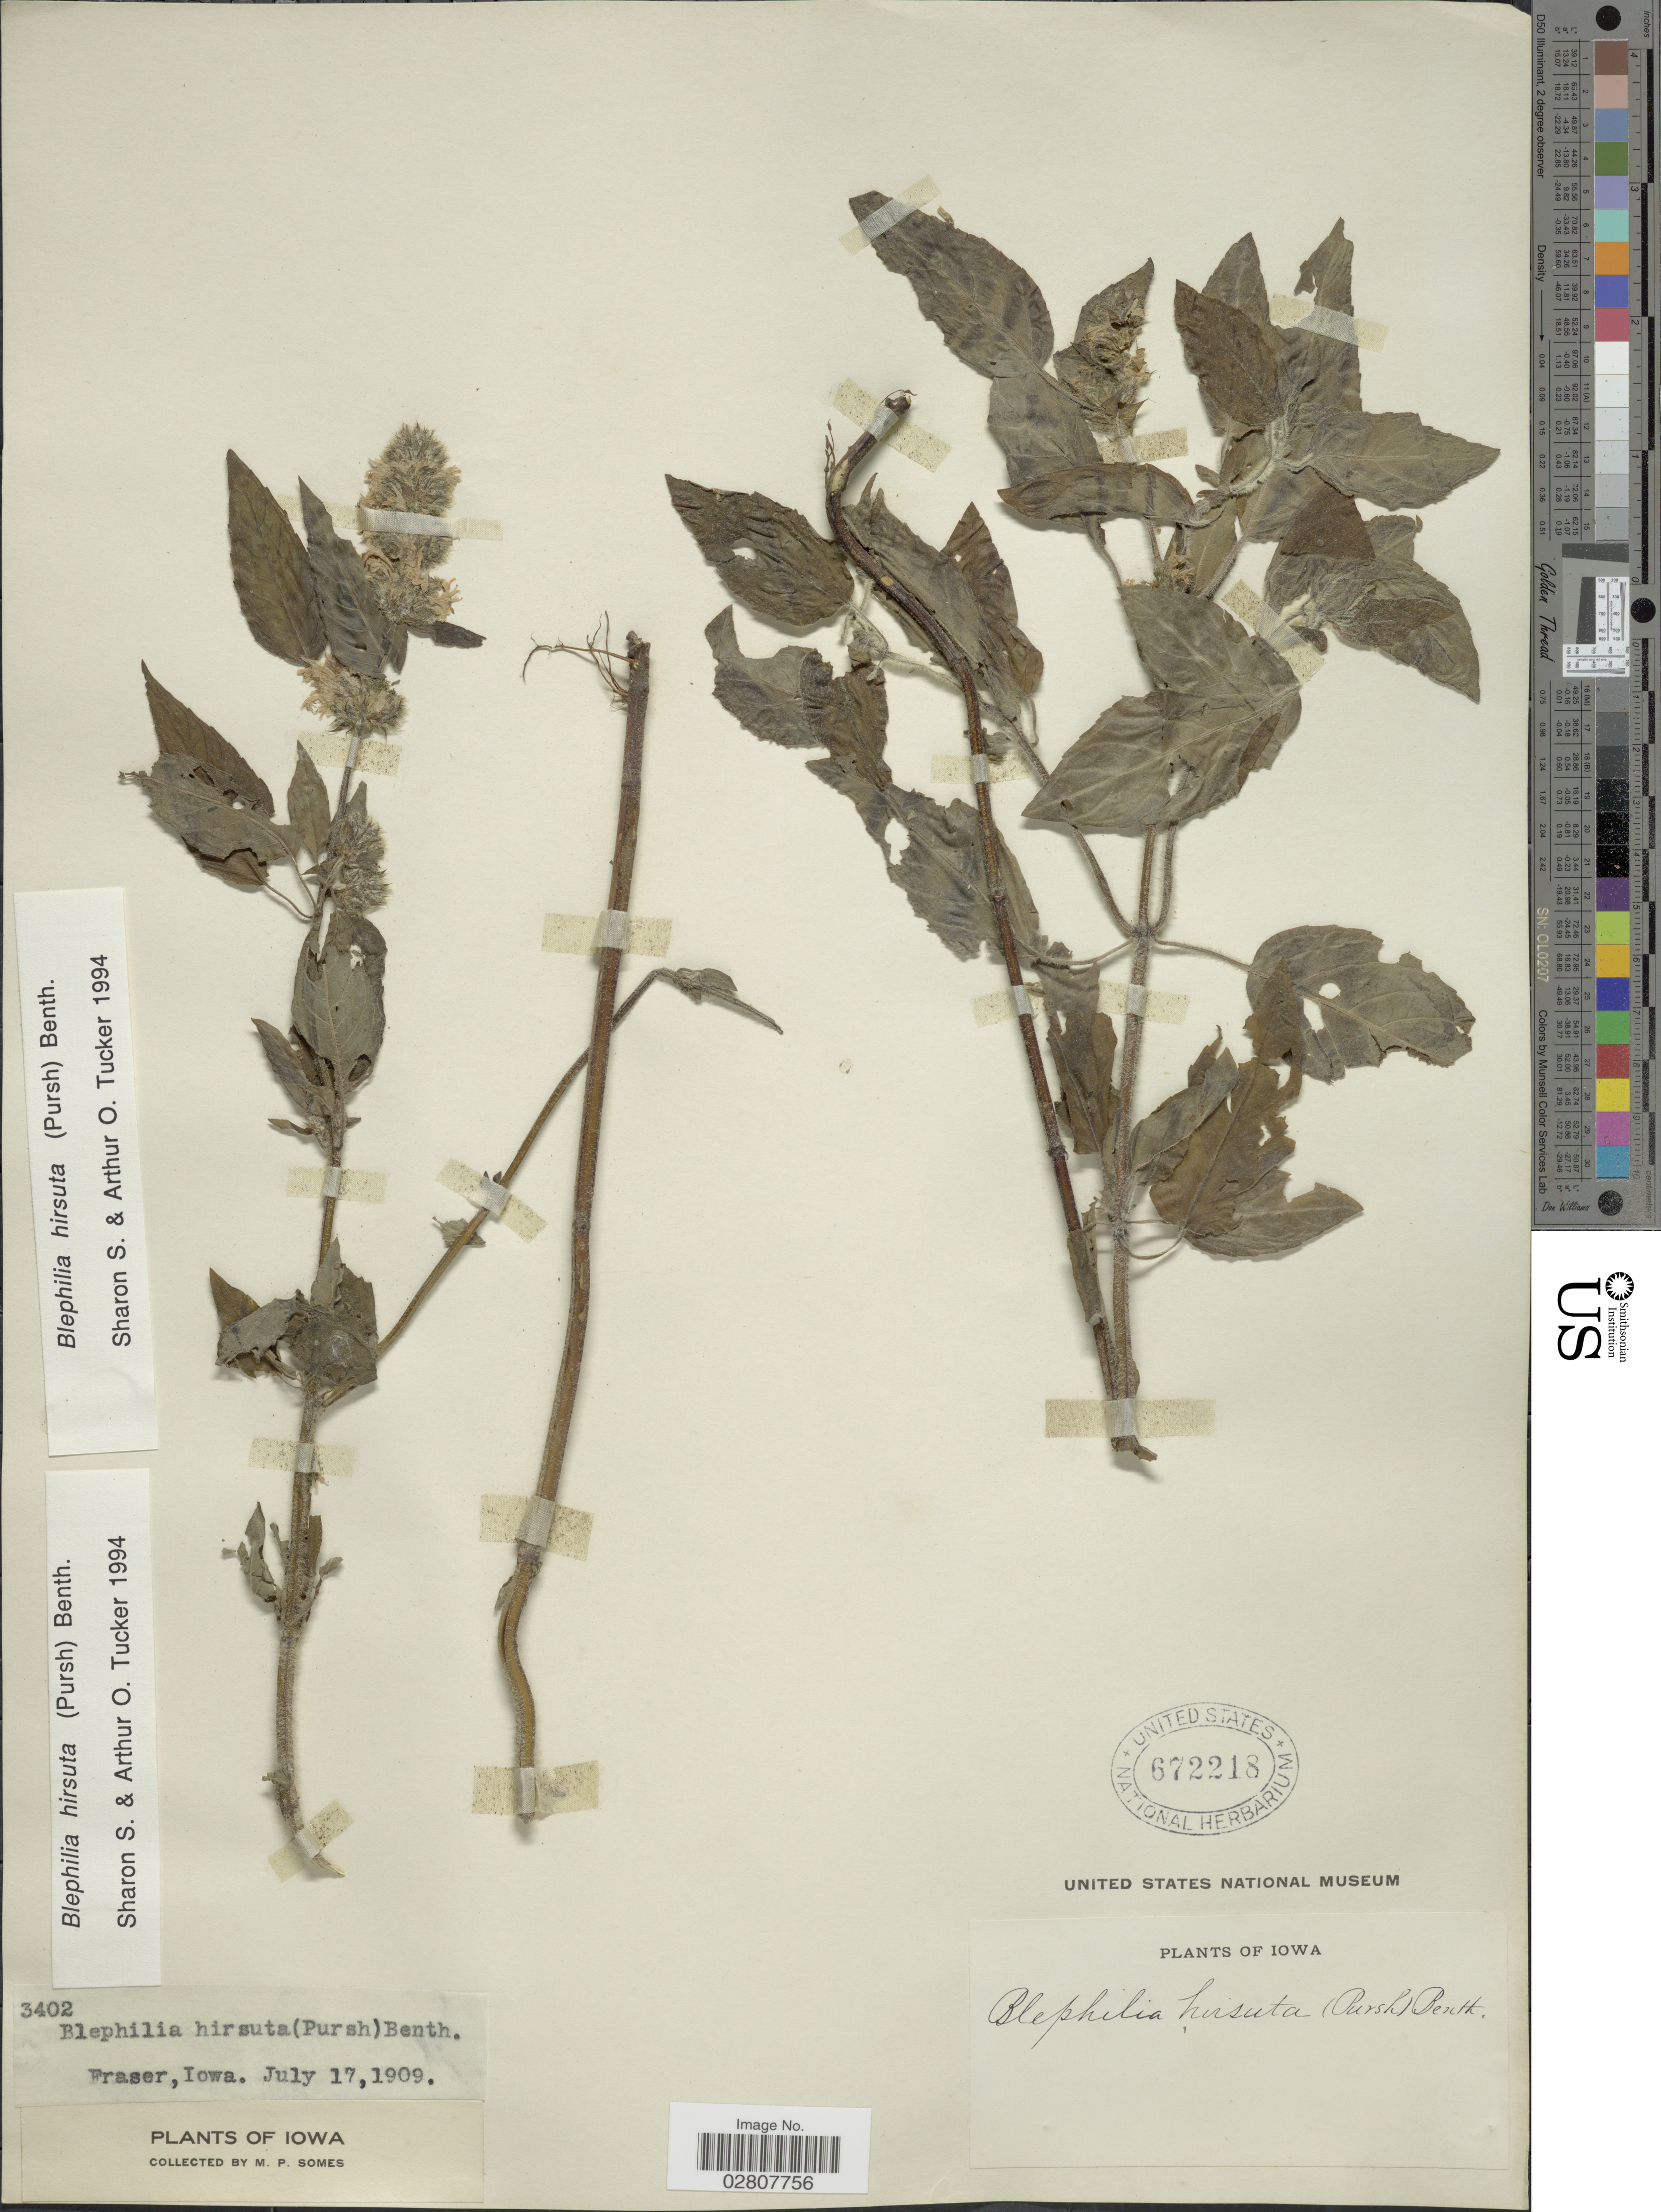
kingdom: Plantae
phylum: Tracheophyta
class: Magnoliopsida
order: Lamiales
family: Lamiaceae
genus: Blephilia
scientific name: Blephilia hirsuta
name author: (Pursh) Benth.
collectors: M. Somes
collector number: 3402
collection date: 1909-07-17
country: United States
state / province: Iowa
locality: Fraser.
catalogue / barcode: US 672218